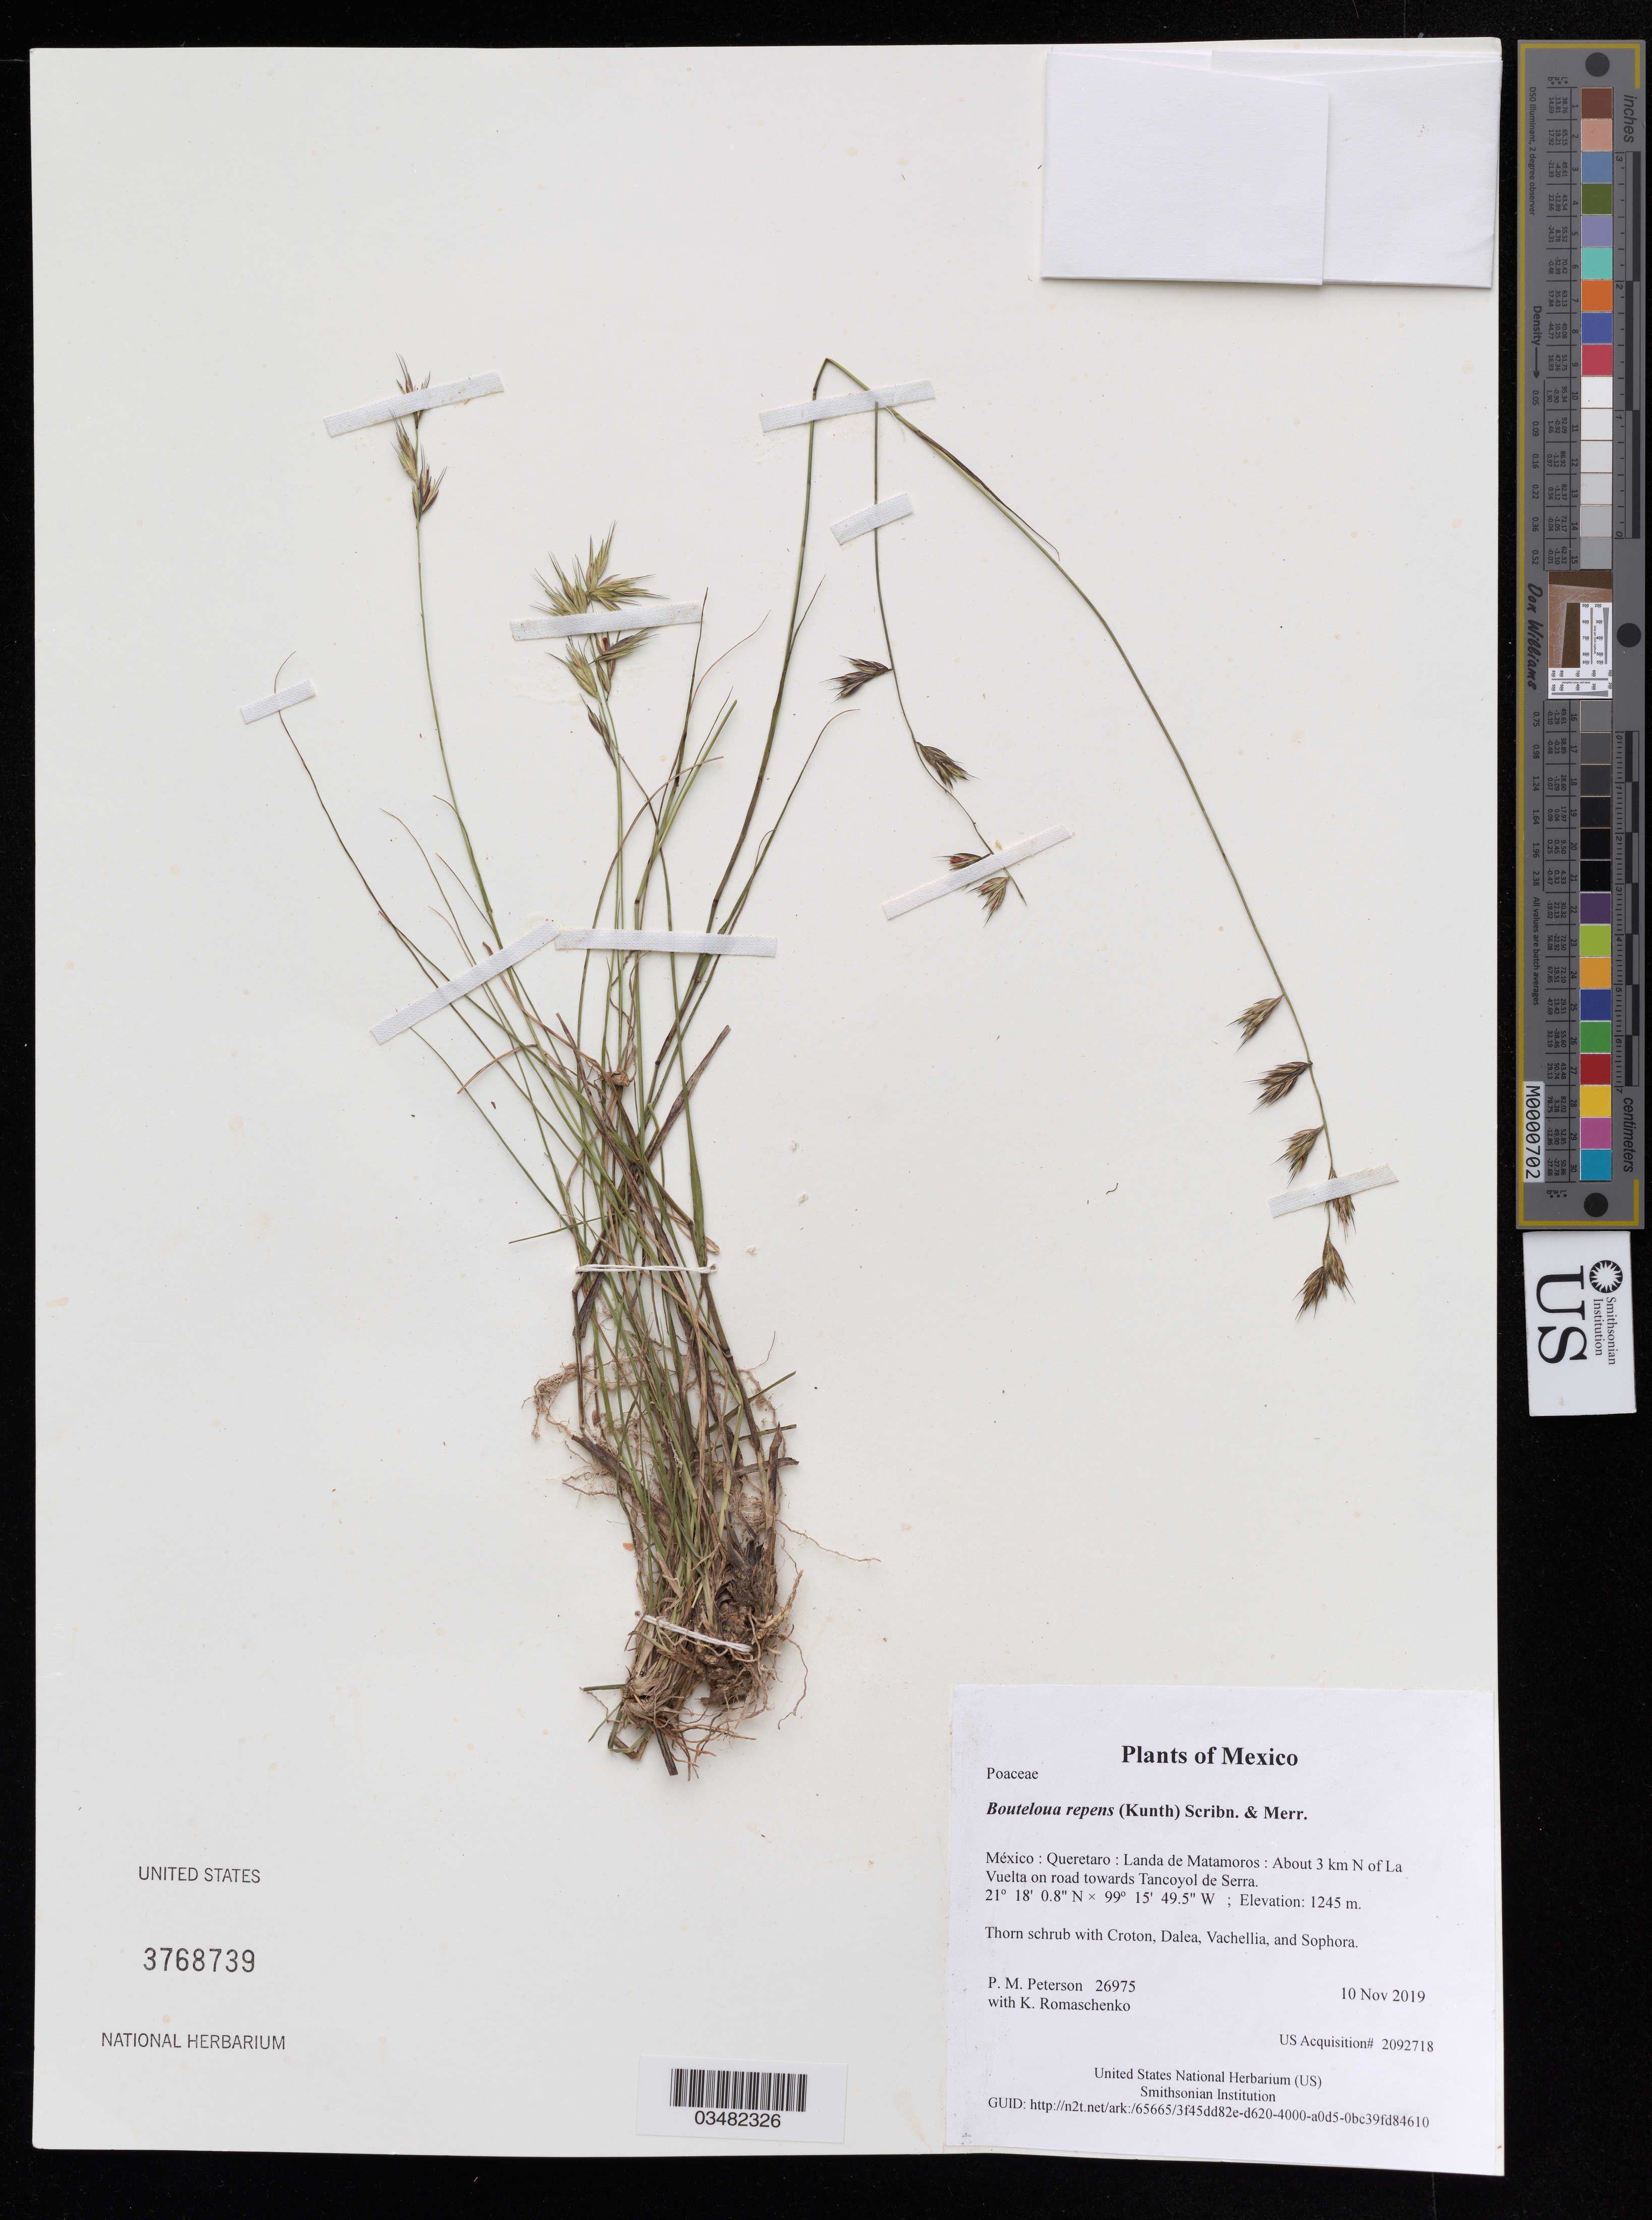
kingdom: Plantae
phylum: Tracheophyta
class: Liliopsida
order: Poales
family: Poaceae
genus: Bouteloua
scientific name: Bouteloua repens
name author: (Kunth) Scribn. & Merr.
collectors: P. M. Peterson & K. Romaschenko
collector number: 26975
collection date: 2019-11-10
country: México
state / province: Queretaro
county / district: Landa de Matamoros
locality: About 3 km N of La Vuelta on road towards Tancoyol de Serra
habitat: Thorn schrub with Croton, Dalea, Vachellia, and Sophora.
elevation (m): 1245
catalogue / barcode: US 3768739